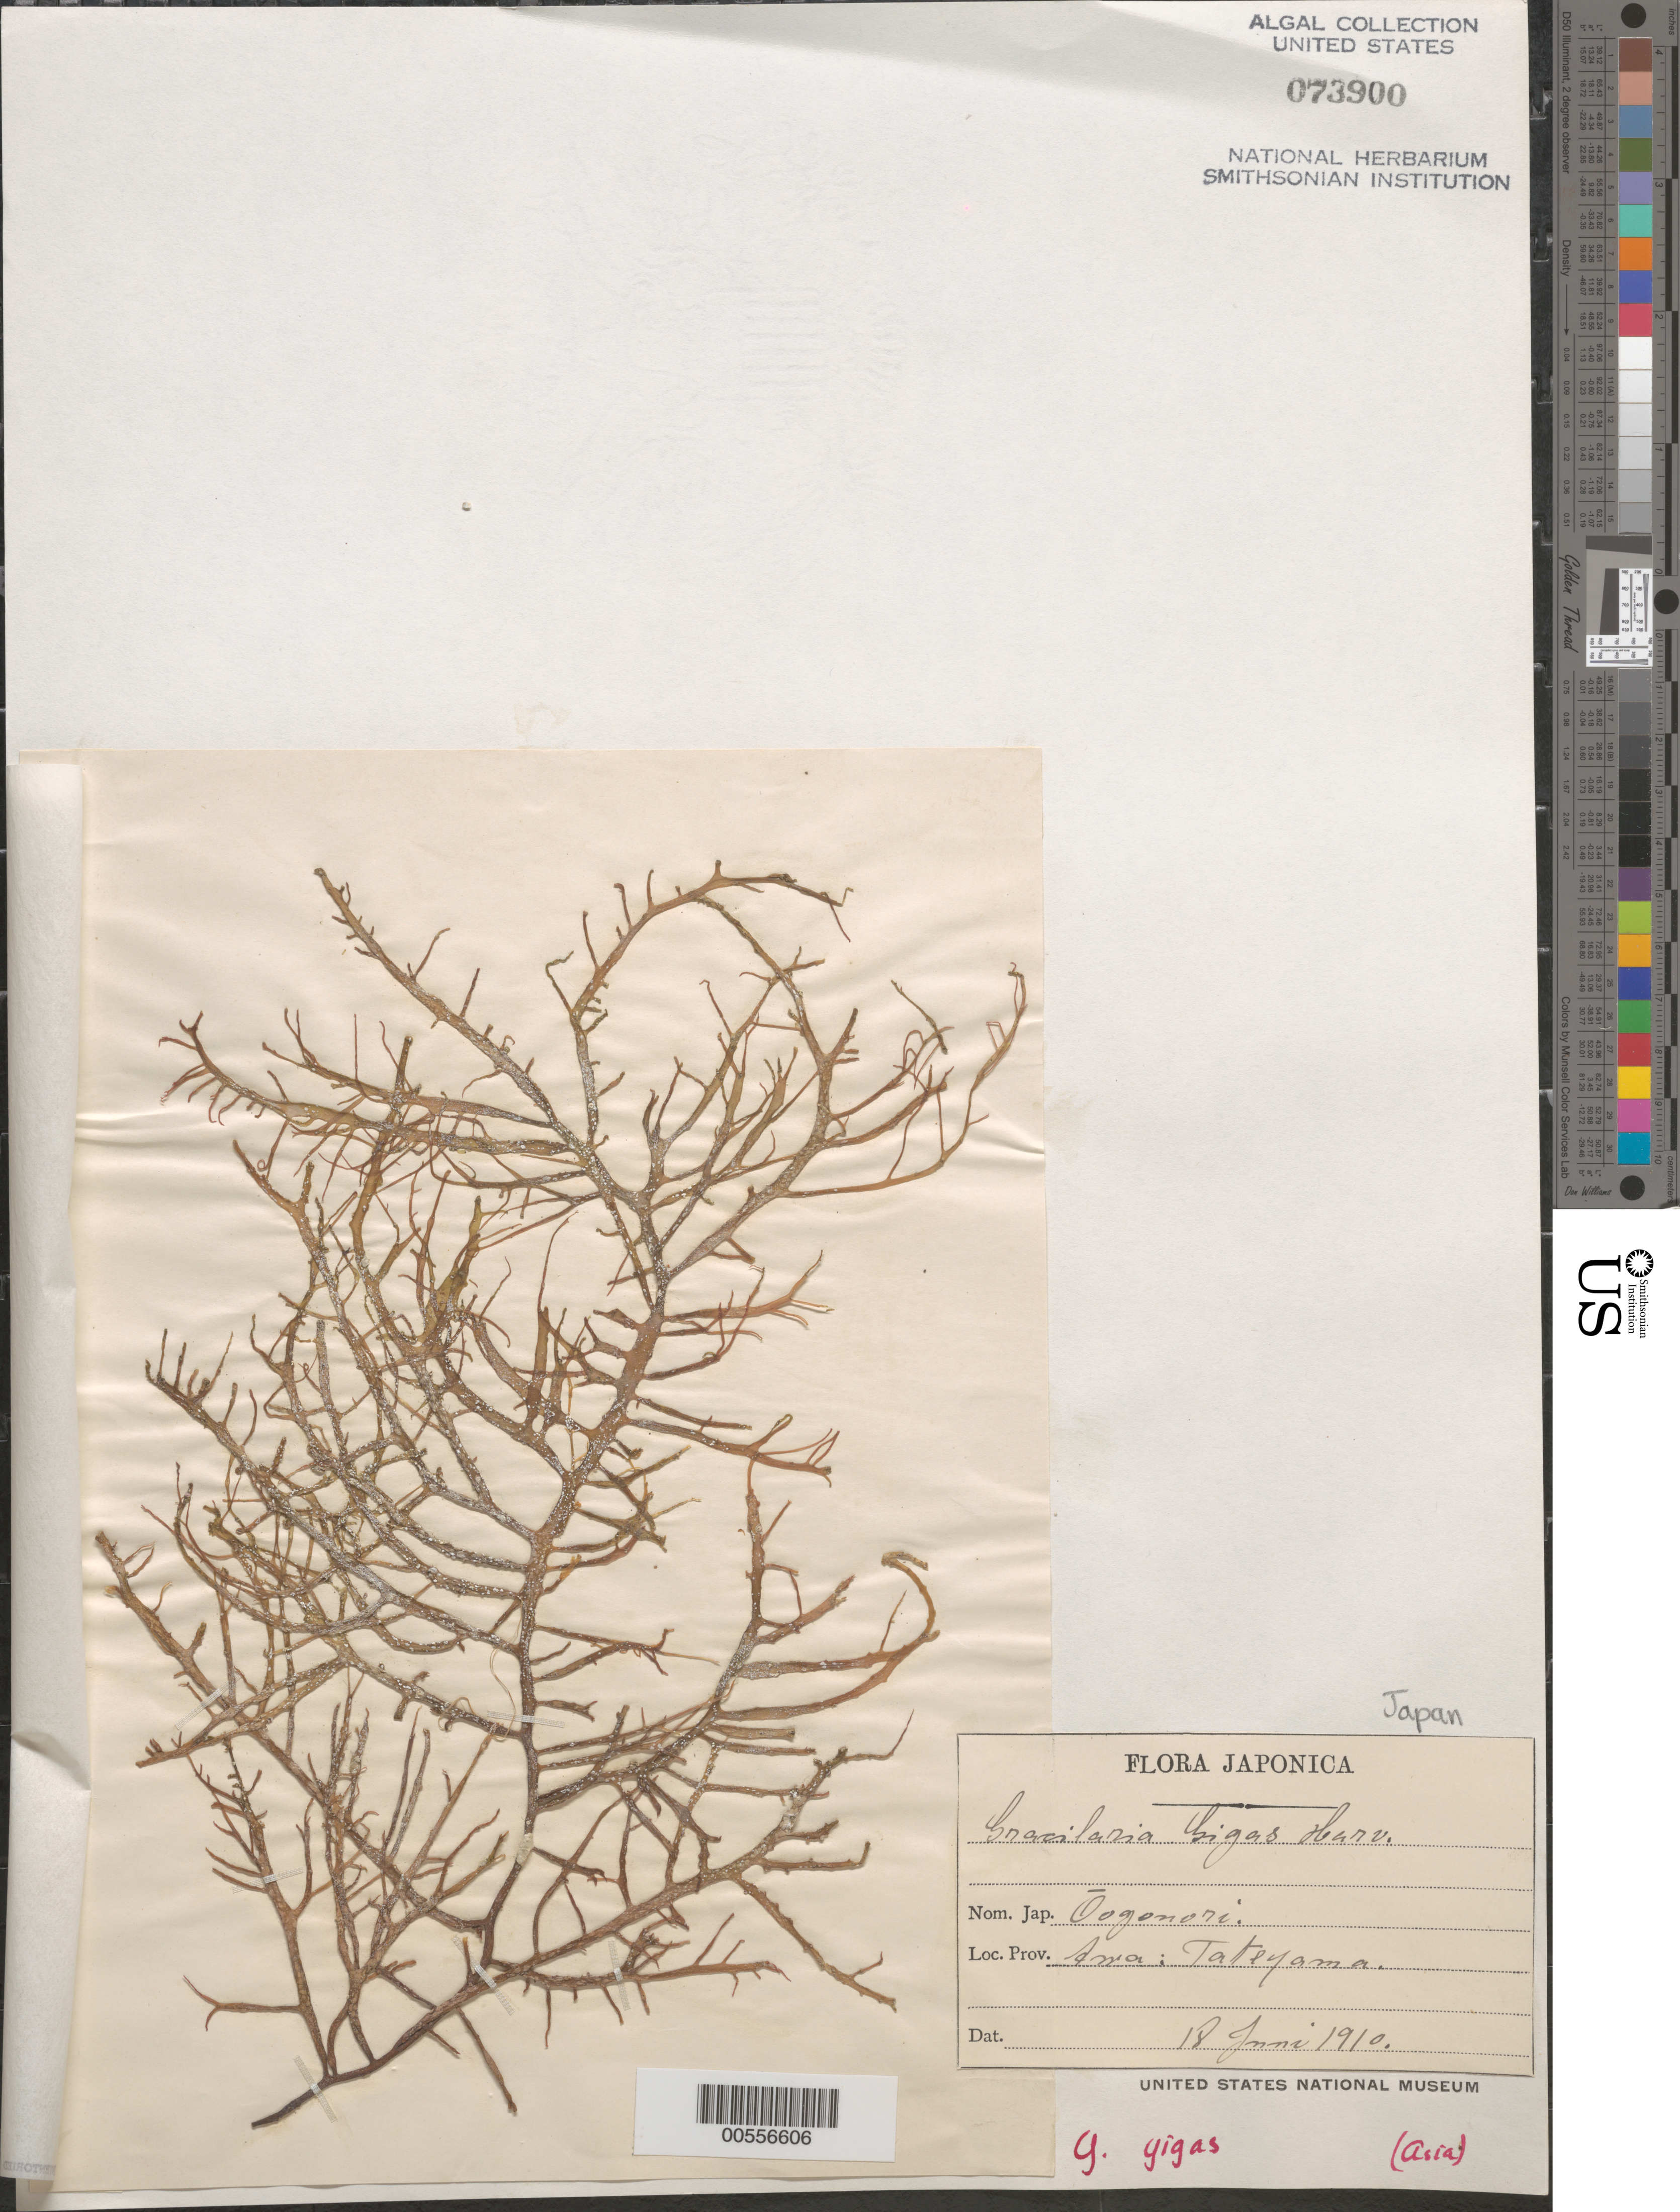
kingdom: Plantae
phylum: Rhodophyta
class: Florideophyceae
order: Gracilariales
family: Gracilariaceae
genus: Gracilaria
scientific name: Gracilaria gigas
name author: Harv.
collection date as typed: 18 Jun 1910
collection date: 1910-06-18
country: Japan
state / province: Tiba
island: Honshu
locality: Tateyama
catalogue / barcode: US 73900